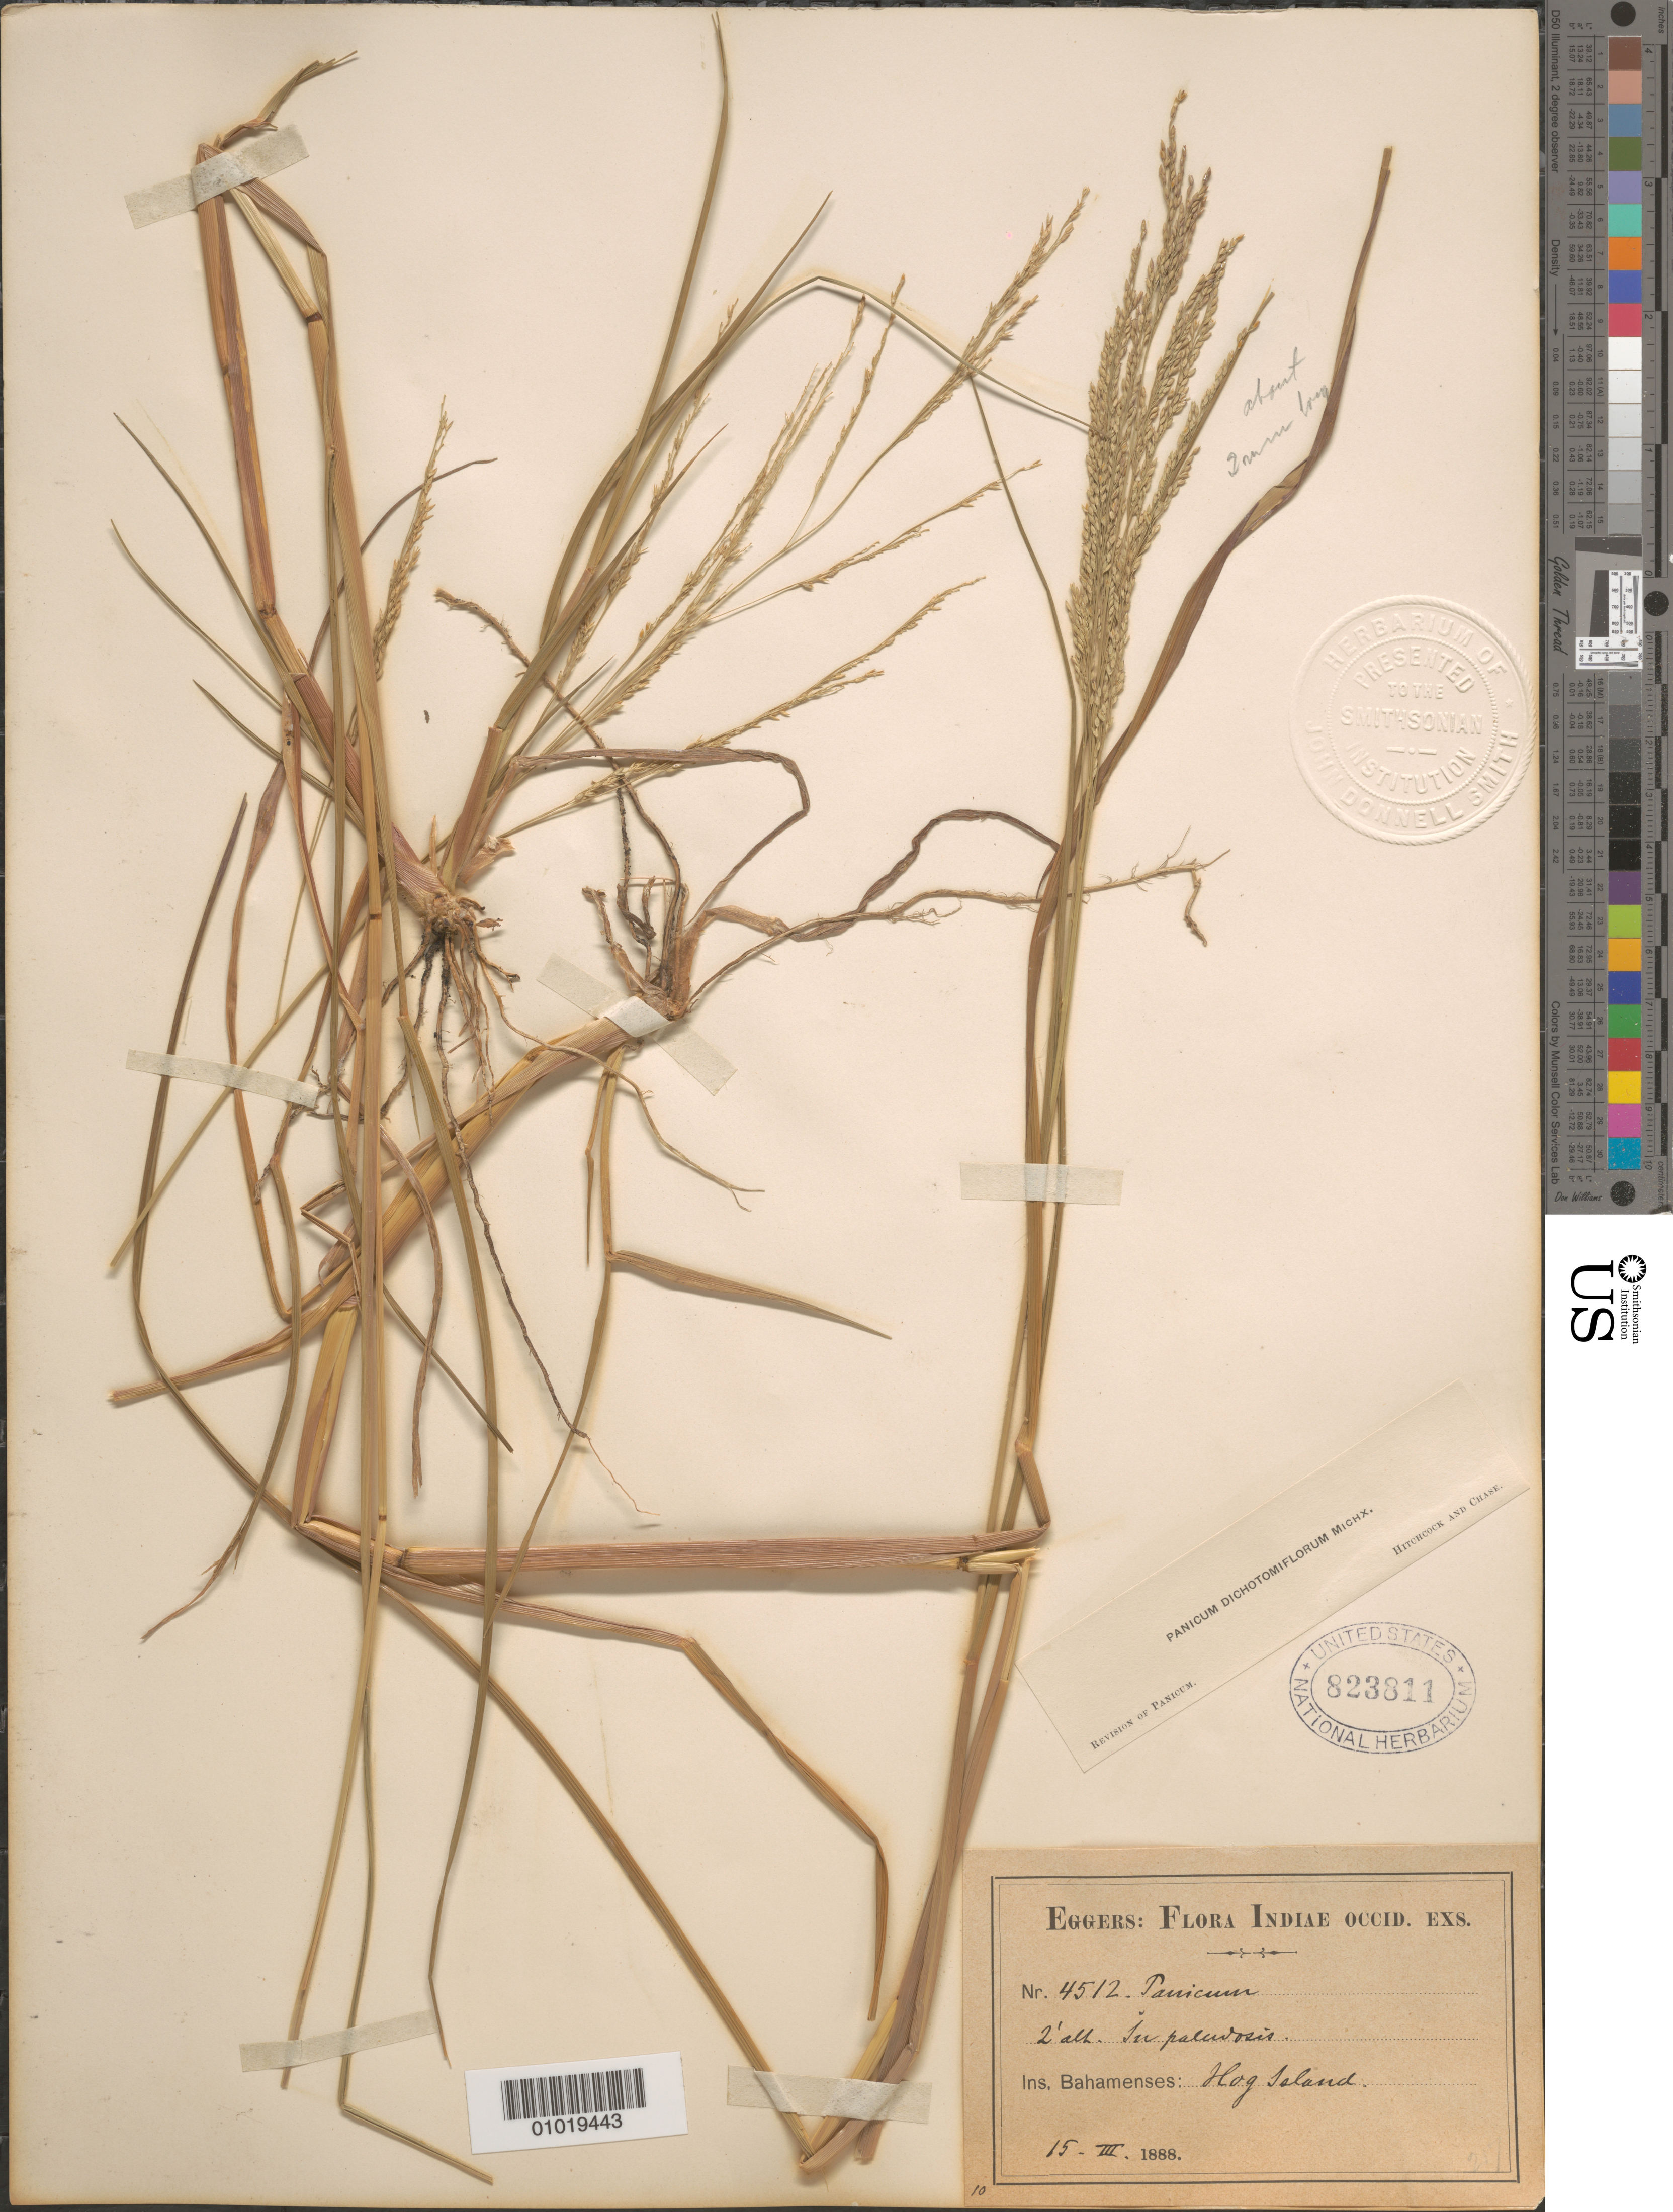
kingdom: Plantae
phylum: Tracheophyta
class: Liliopsida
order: Poales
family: Poaceae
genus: Panicum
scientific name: Panicum dichotomiflorum subsp. dichotomiflorum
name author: Michx.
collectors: H. F. A. von Eggers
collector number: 4512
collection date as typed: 15 Mar 1888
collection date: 1888-03-15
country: Bahamas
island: Hog I.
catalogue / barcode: US 823811